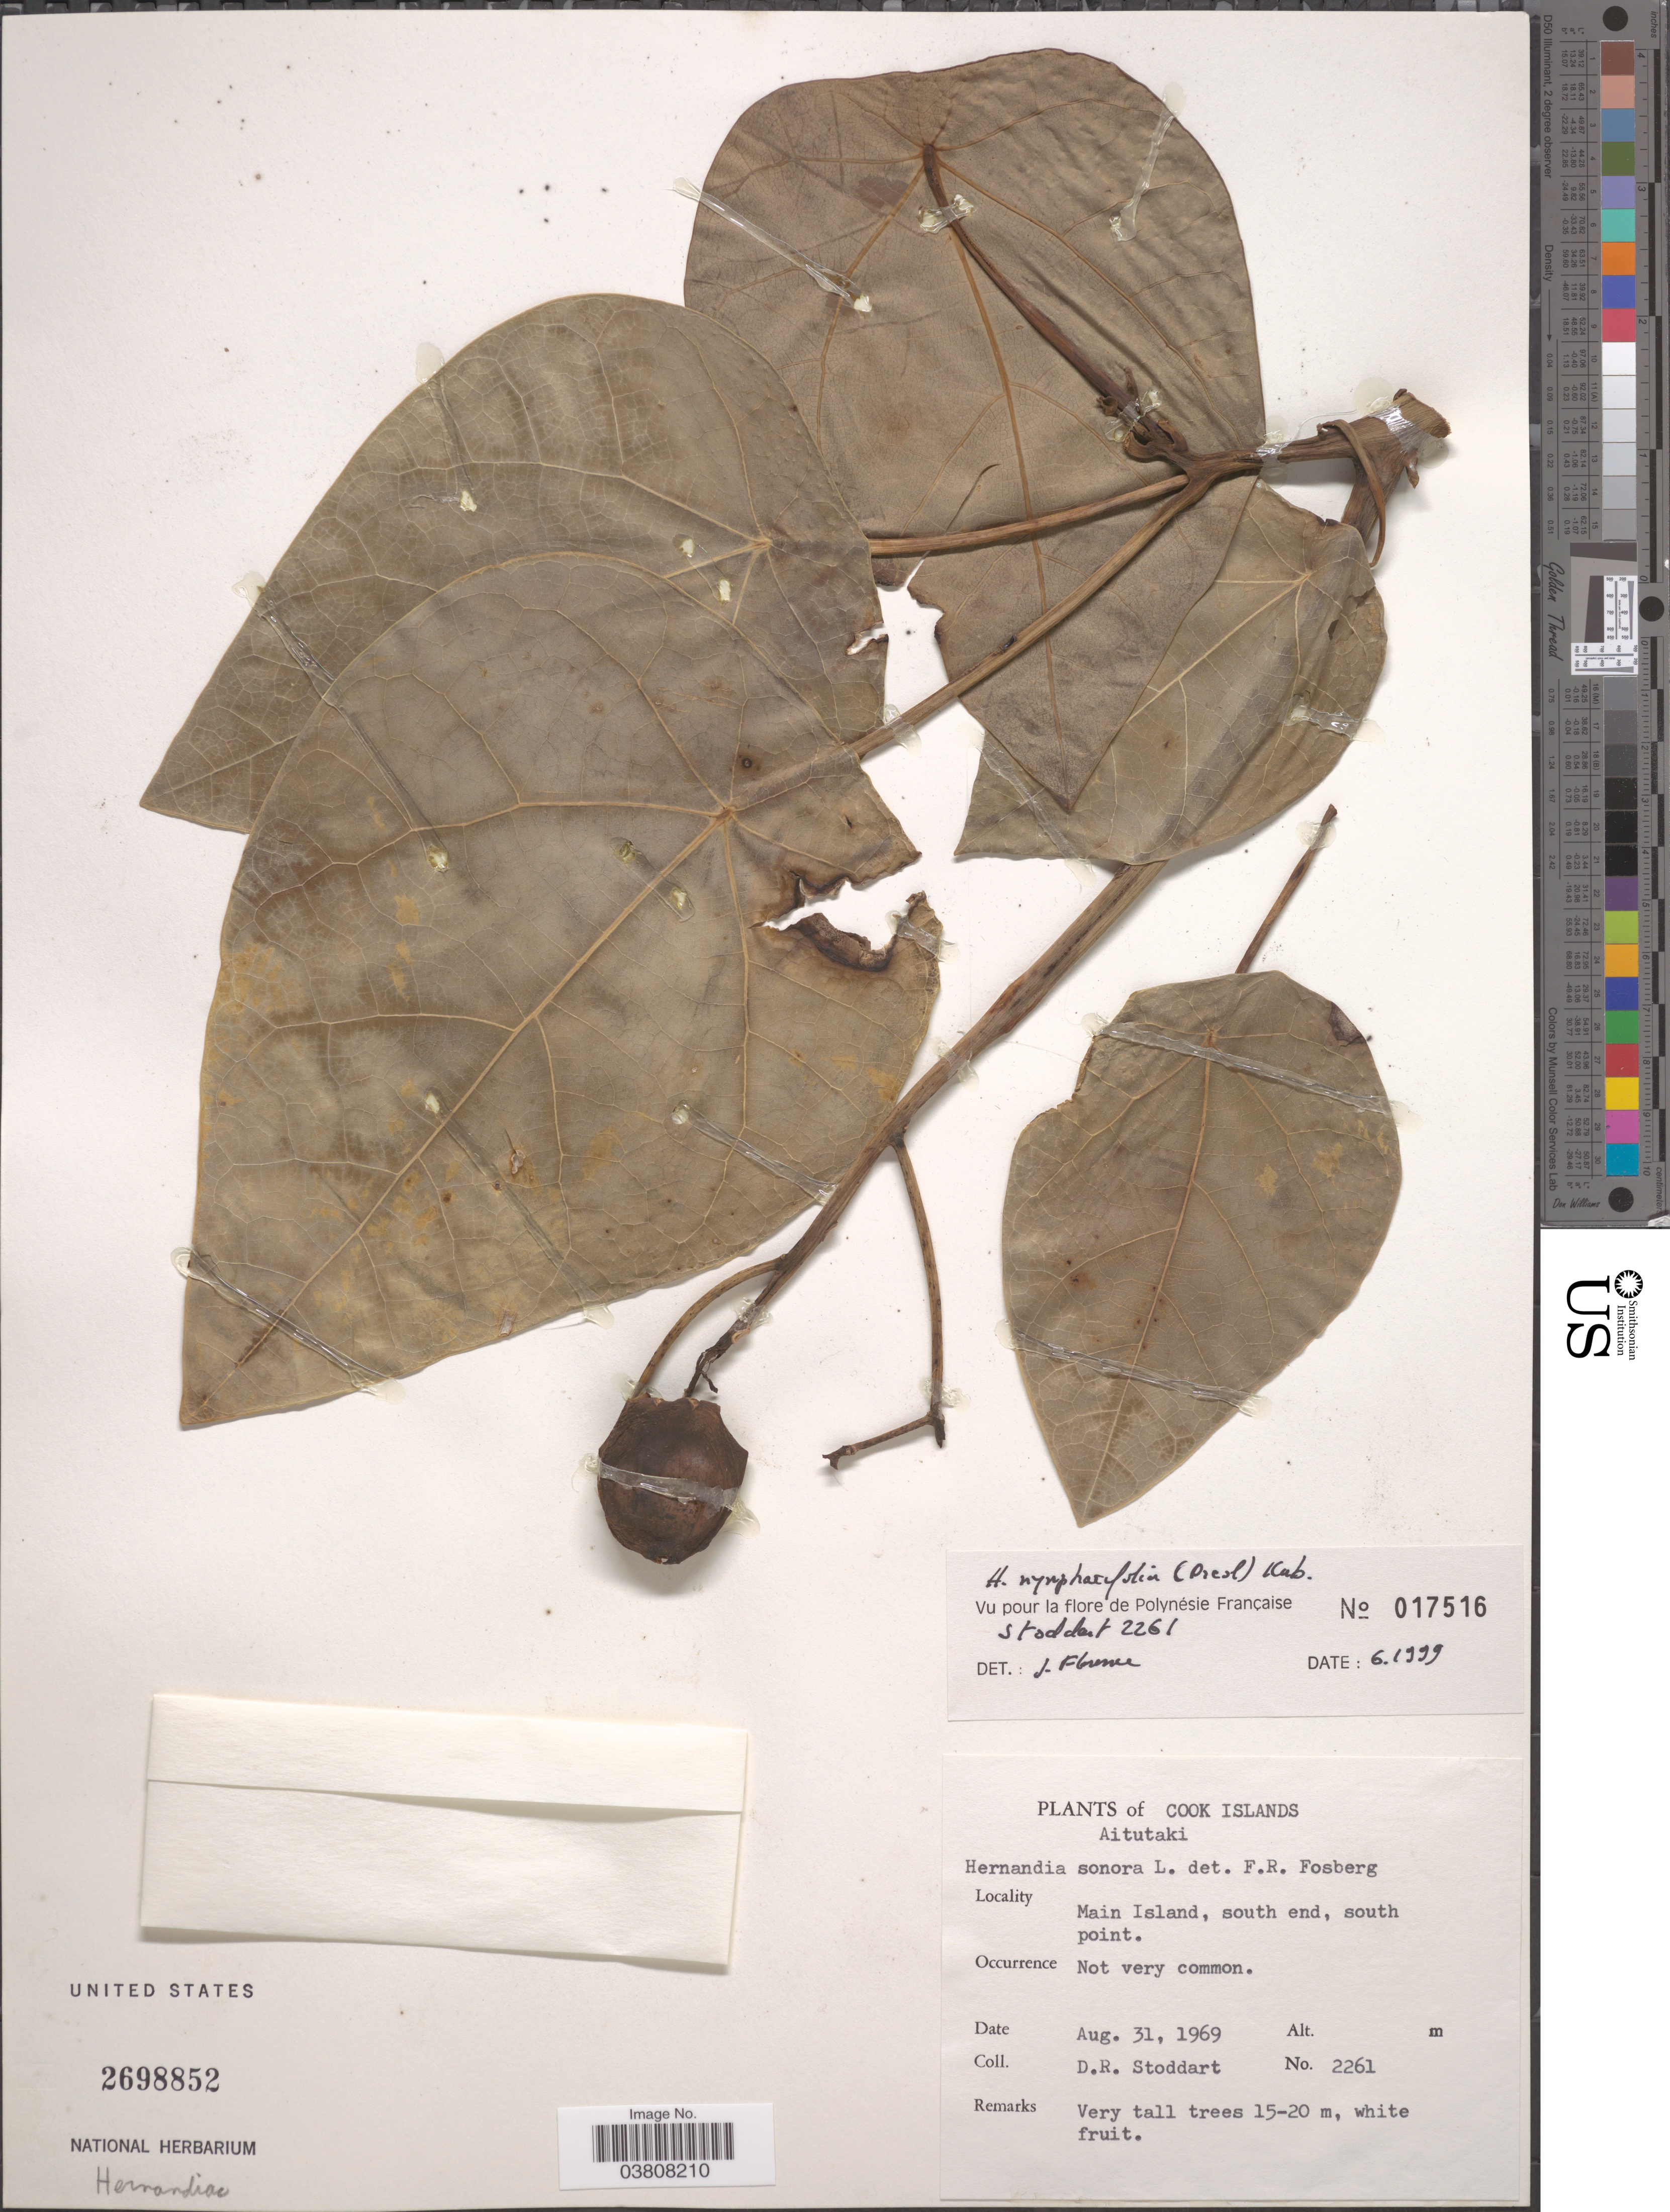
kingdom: Plantae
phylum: Tracheophyta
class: Magnoliopsida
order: Laurales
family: Hernandiaceae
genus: Hernandia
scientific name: Hernandia nymphaeifolia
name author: (C. Presl) Kubitzki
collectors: D. R. Stoddart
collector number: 2261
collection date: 1969-08-31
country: Cook Islands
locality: Aitutaki. Main Island, south end, south point.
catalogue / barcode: US 2698852